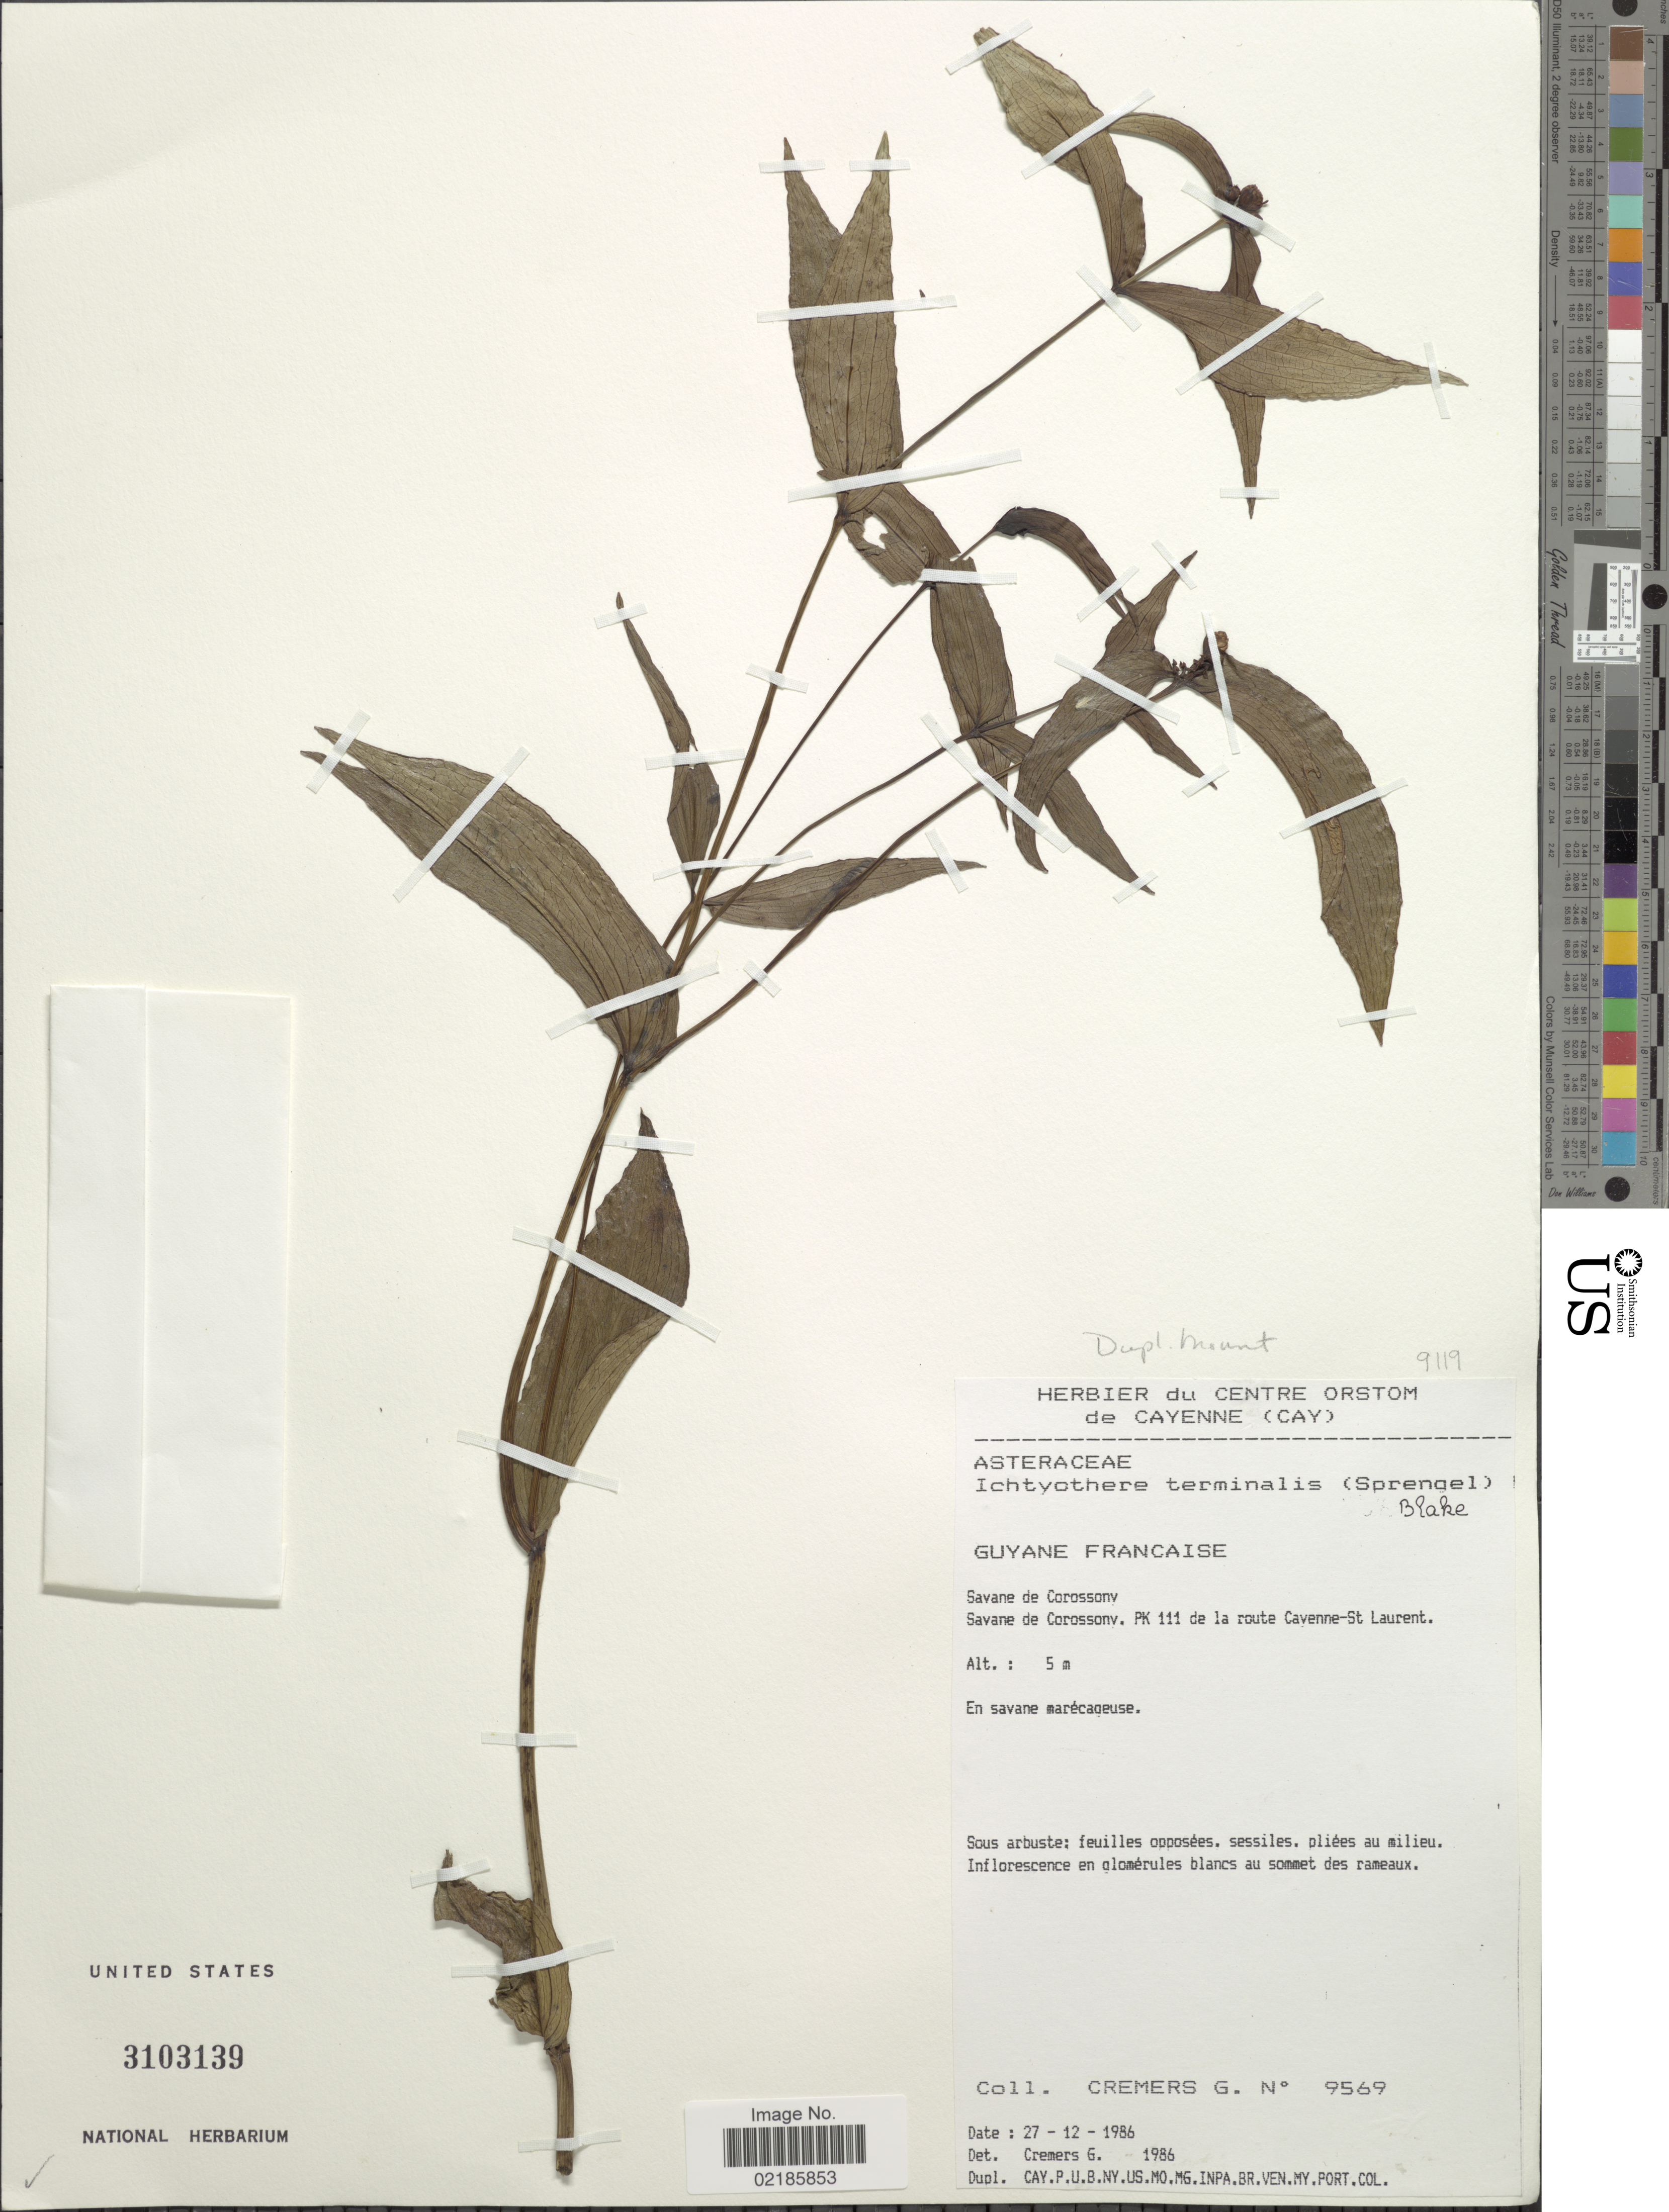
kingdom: Plantae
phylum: Tracheophyta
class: Magnoliopsida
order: Asterales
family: Asteraceae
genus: Ichthyothere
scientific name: Ichthyothere terminalis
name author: (Spreng.) S.F. Blake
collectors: G. Cremers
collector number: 9569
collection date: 1986-12-27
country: French Guiana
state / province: Cayenne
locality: Guyane Francaise. Savanne de Corossonv. PK 111 dee la route Cayenne-St Laurent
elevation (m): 5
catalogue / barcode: US 3103139